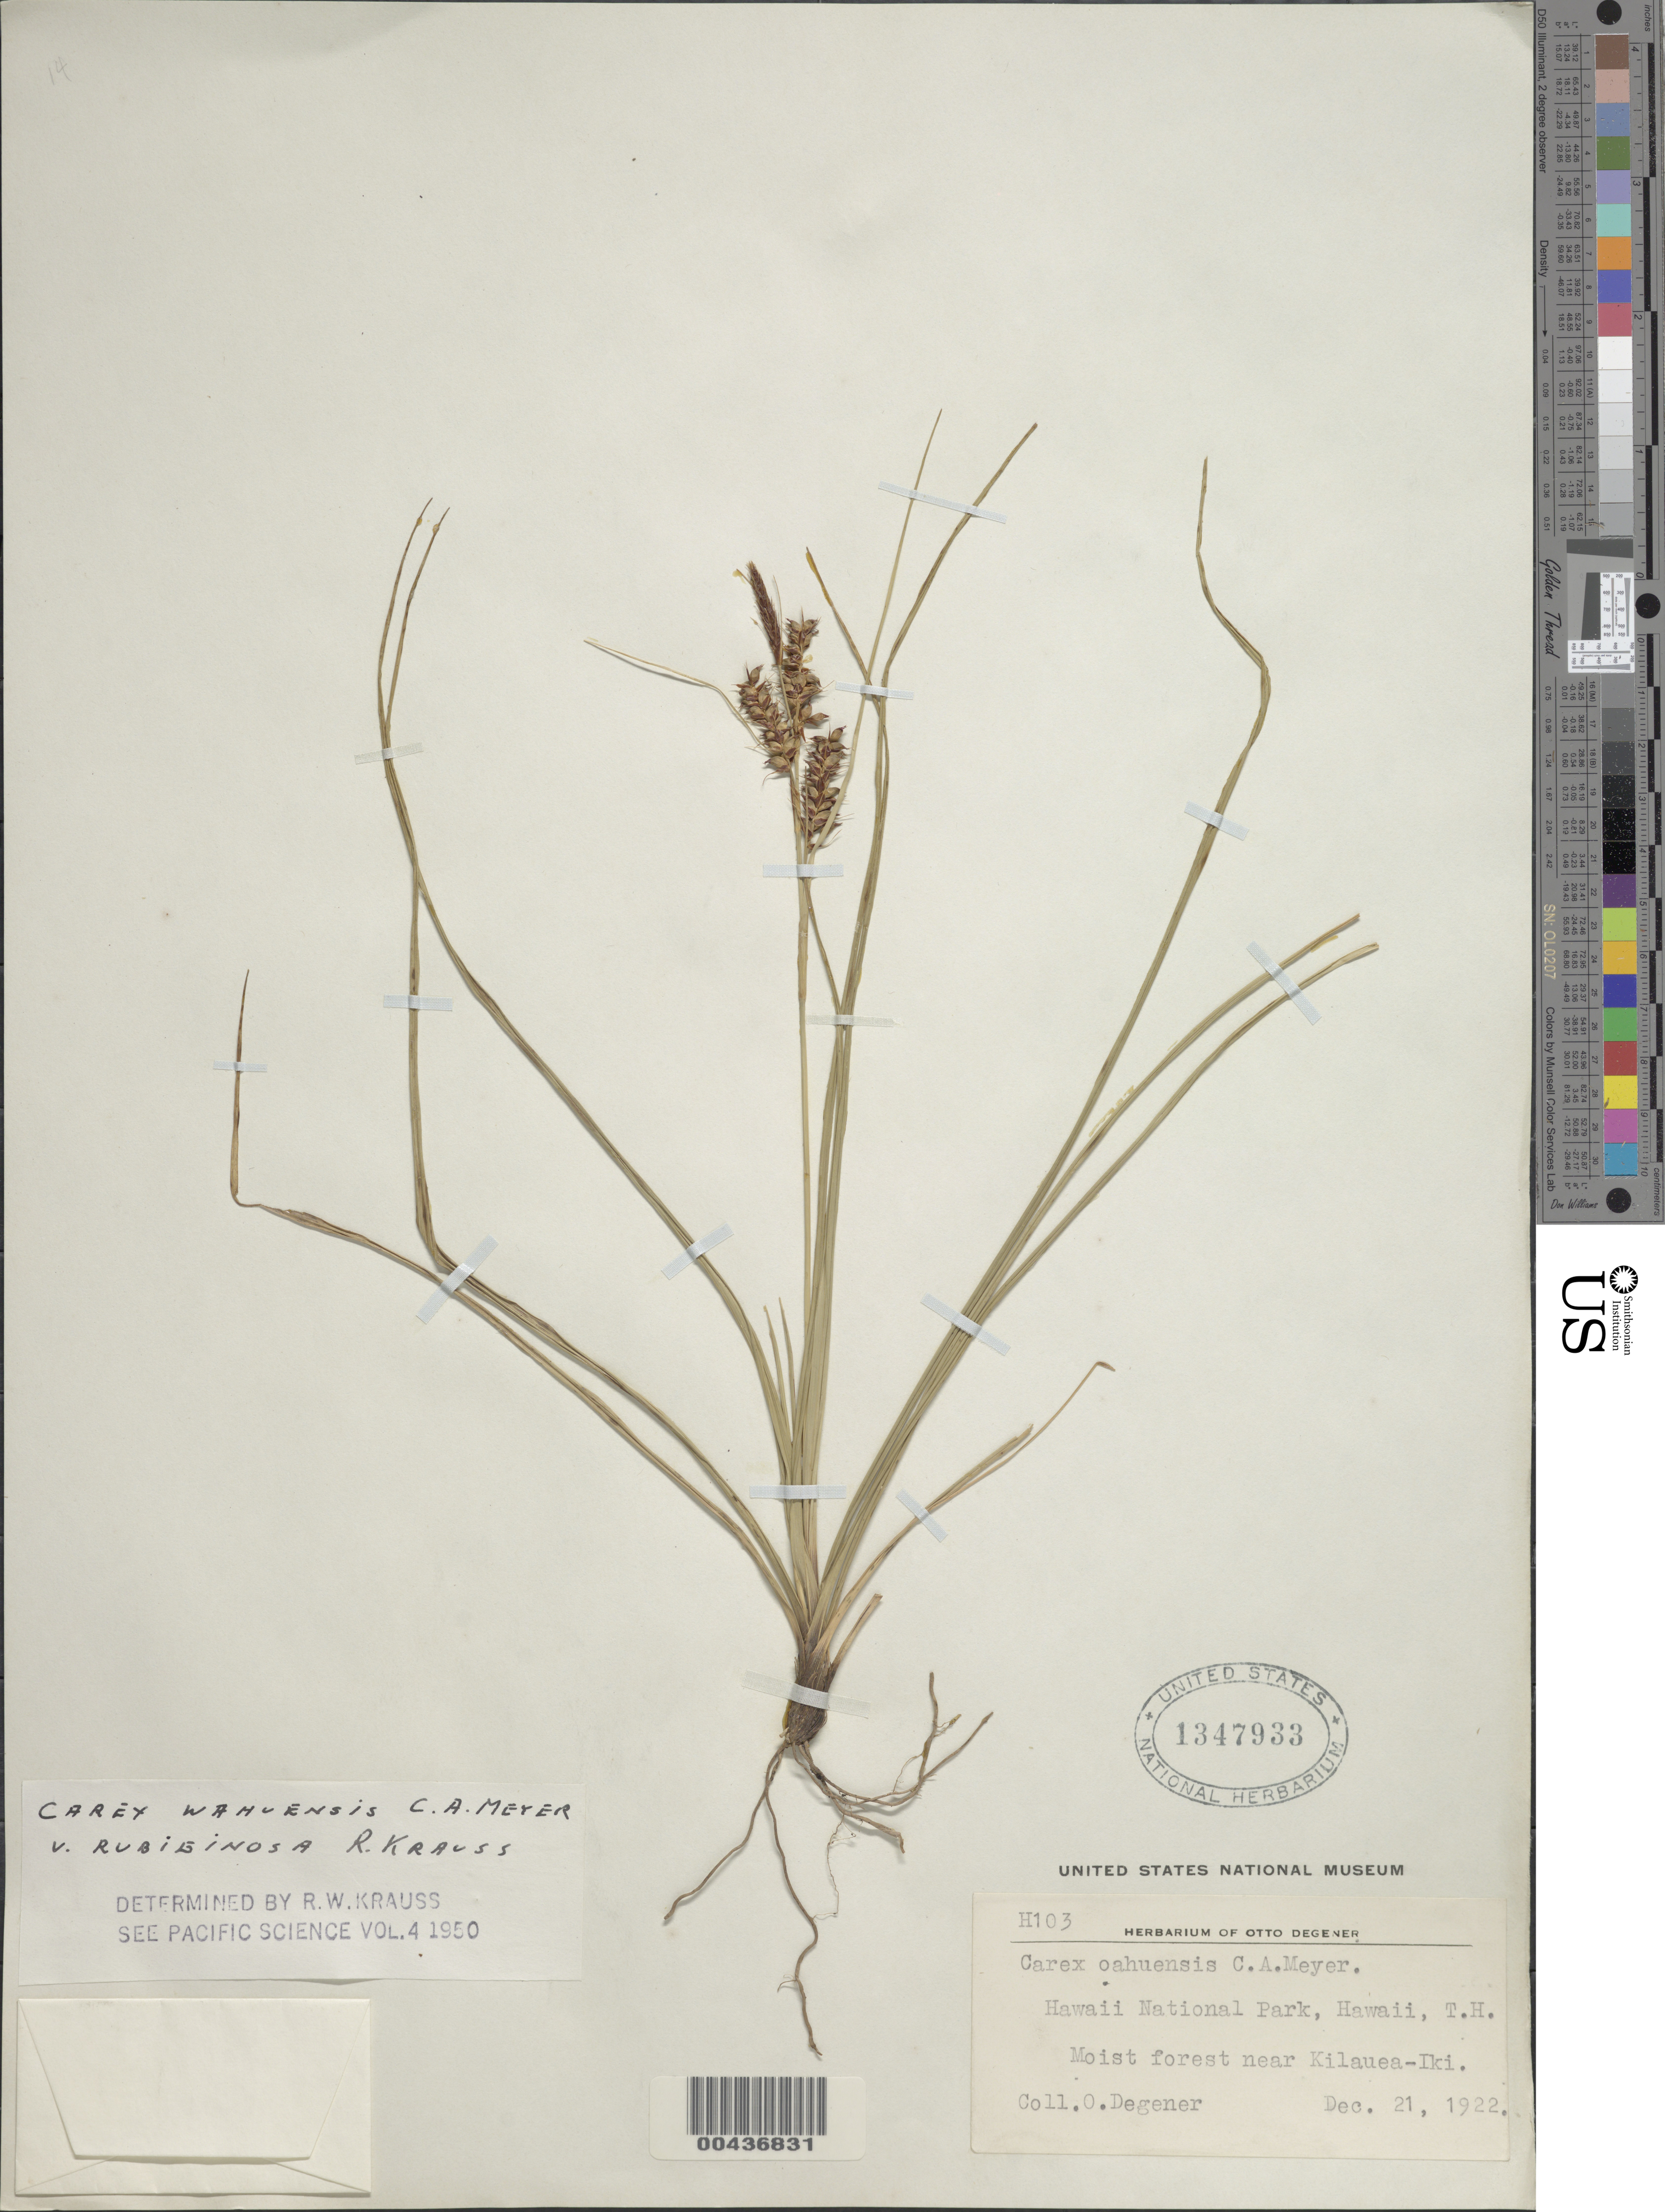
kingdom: Plantae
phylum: Tracheophyta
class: Liliopsida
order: Poales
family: Cyperaceae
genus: Carex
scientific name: Carex wahuensis subsp. rubiginosa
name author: (R.W. Krauss) T. Koyama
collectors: O. Degener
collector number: H103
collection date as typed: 21 Dec 1922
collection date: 1922-12-21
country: United States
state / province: Hawaii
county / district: Hawaii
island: Hawaii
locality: Hawaii National Park, forest near Kilauea-Iki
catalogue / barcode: US 1347933